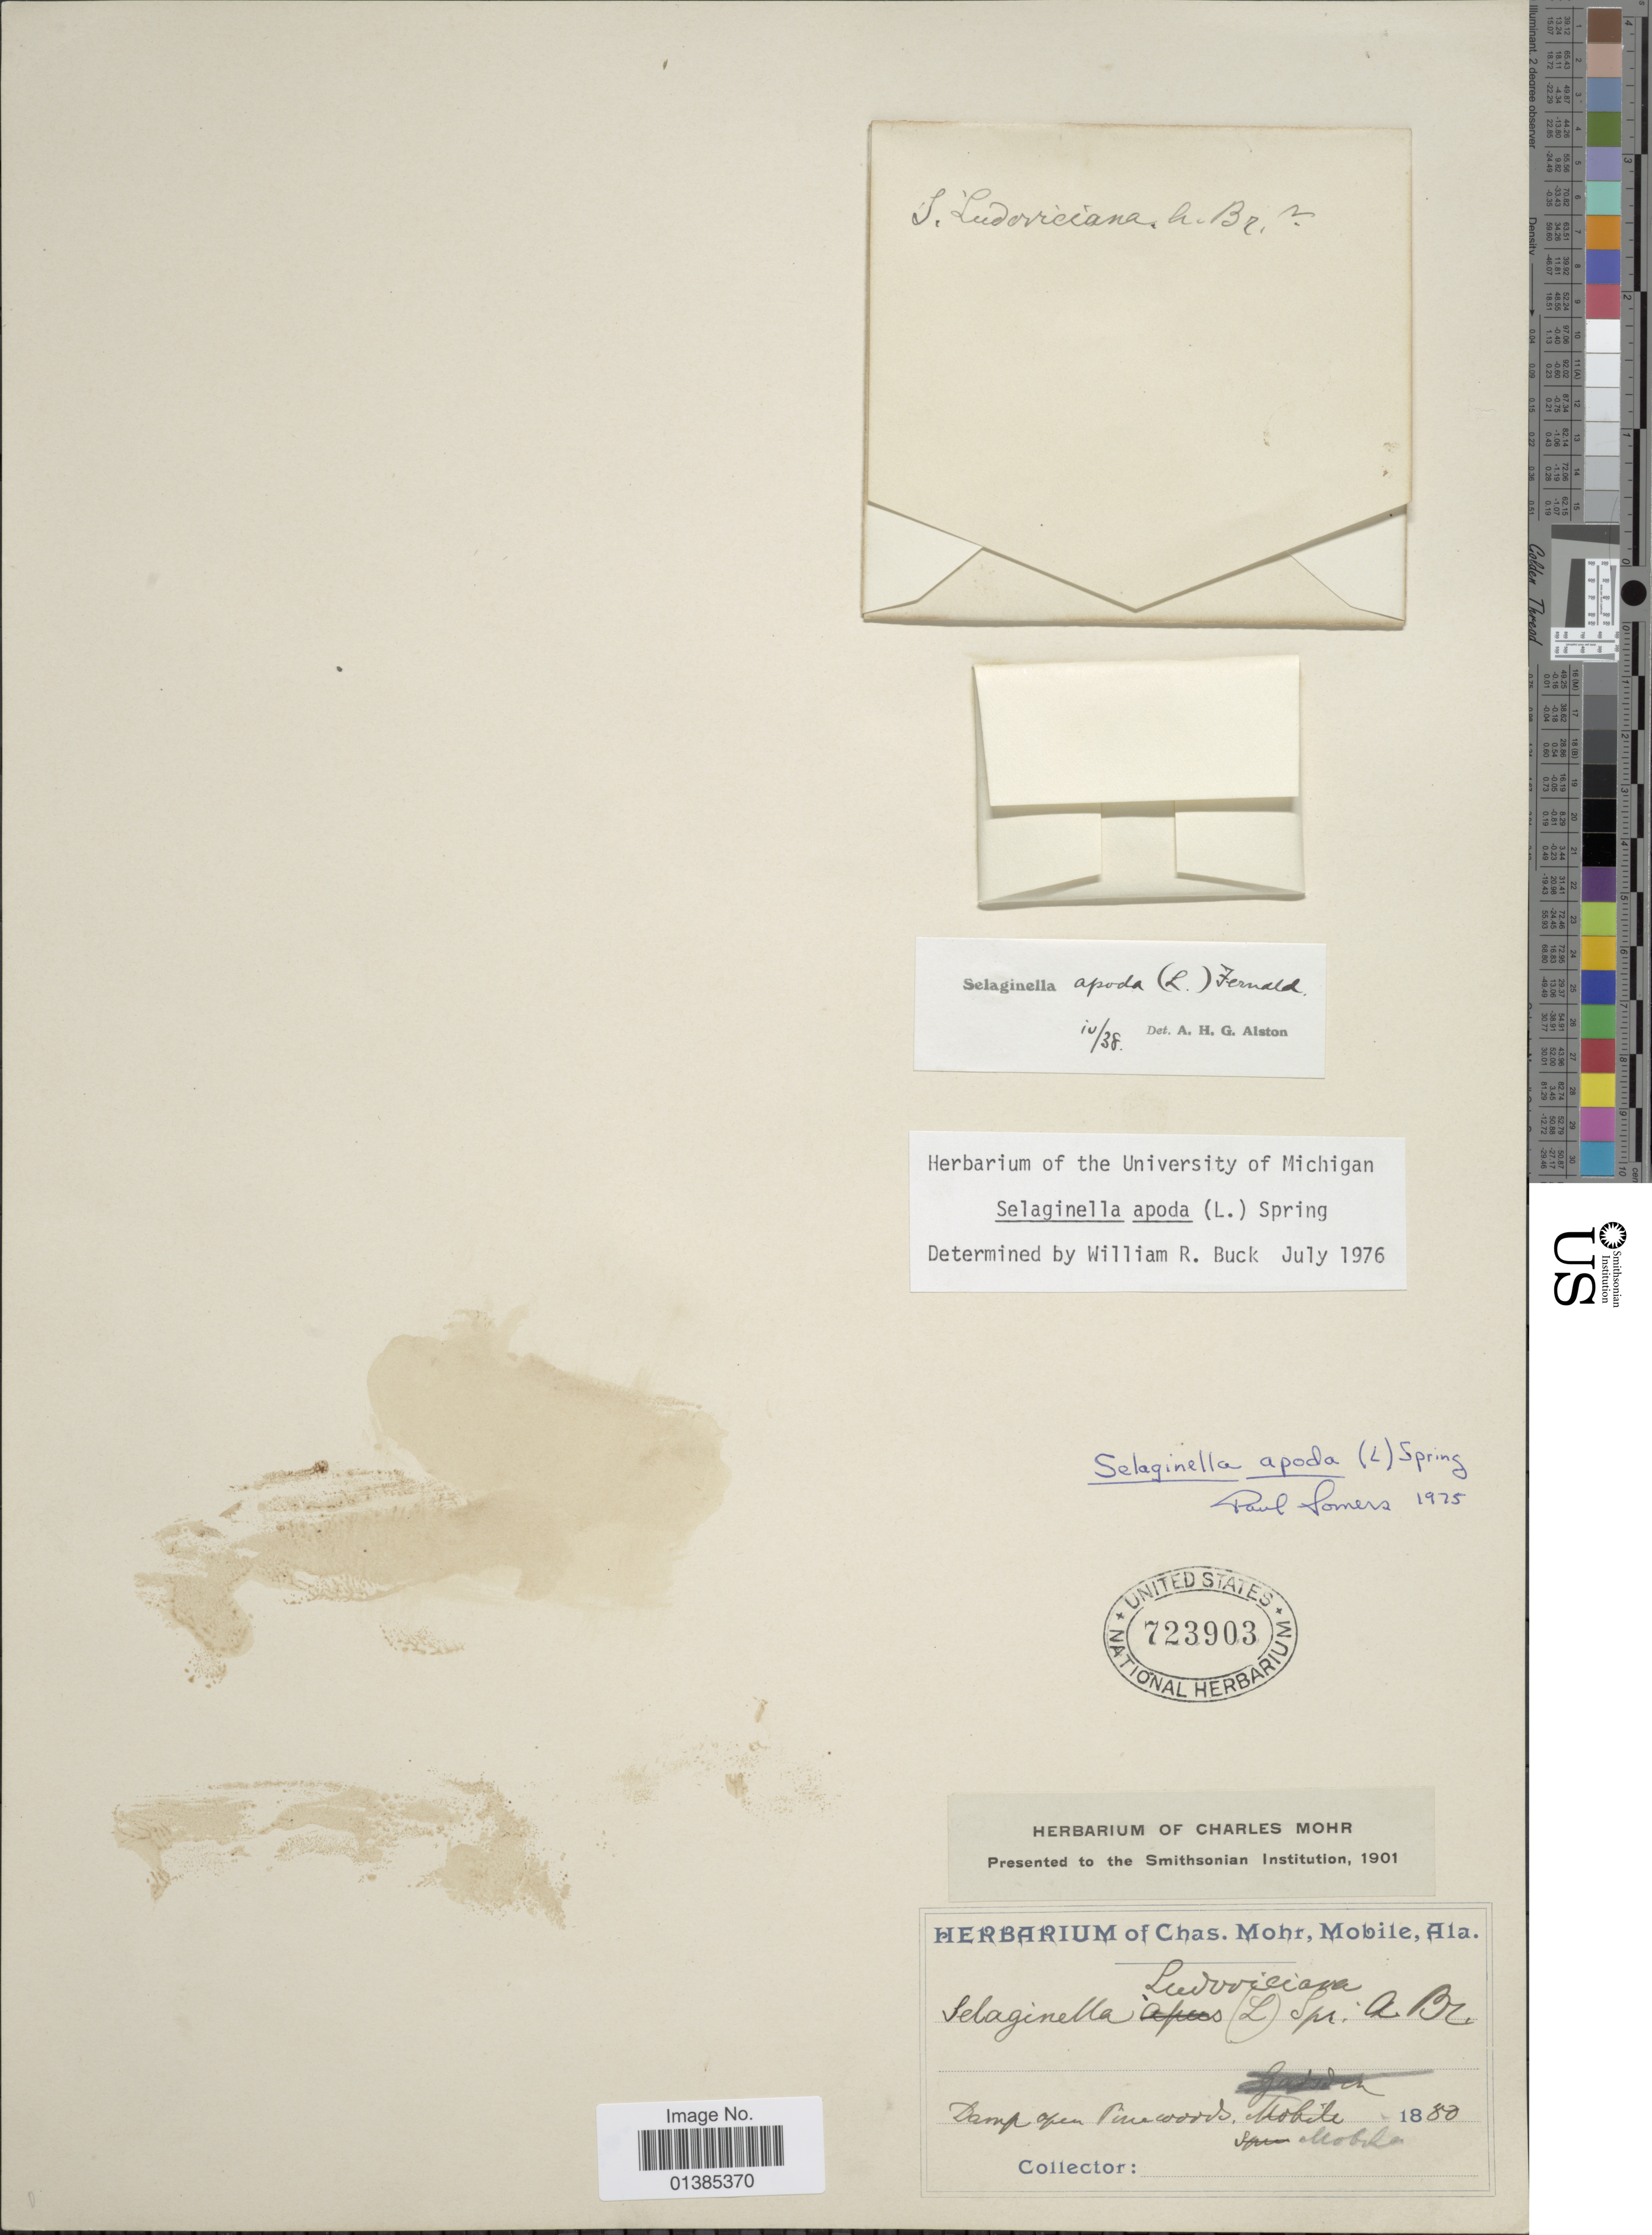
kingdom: Plantae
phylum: Tracheophyta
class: Lycopodiopsida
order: Selaginellales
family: Selaginellaceae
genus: Selaginella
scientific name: Selaginella apus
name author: Spring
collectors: ex herb. Charles Mohr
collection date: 1880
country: United States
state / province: Alabama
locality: Damp open Pinewoods, Mobile.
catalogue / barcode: US 723903